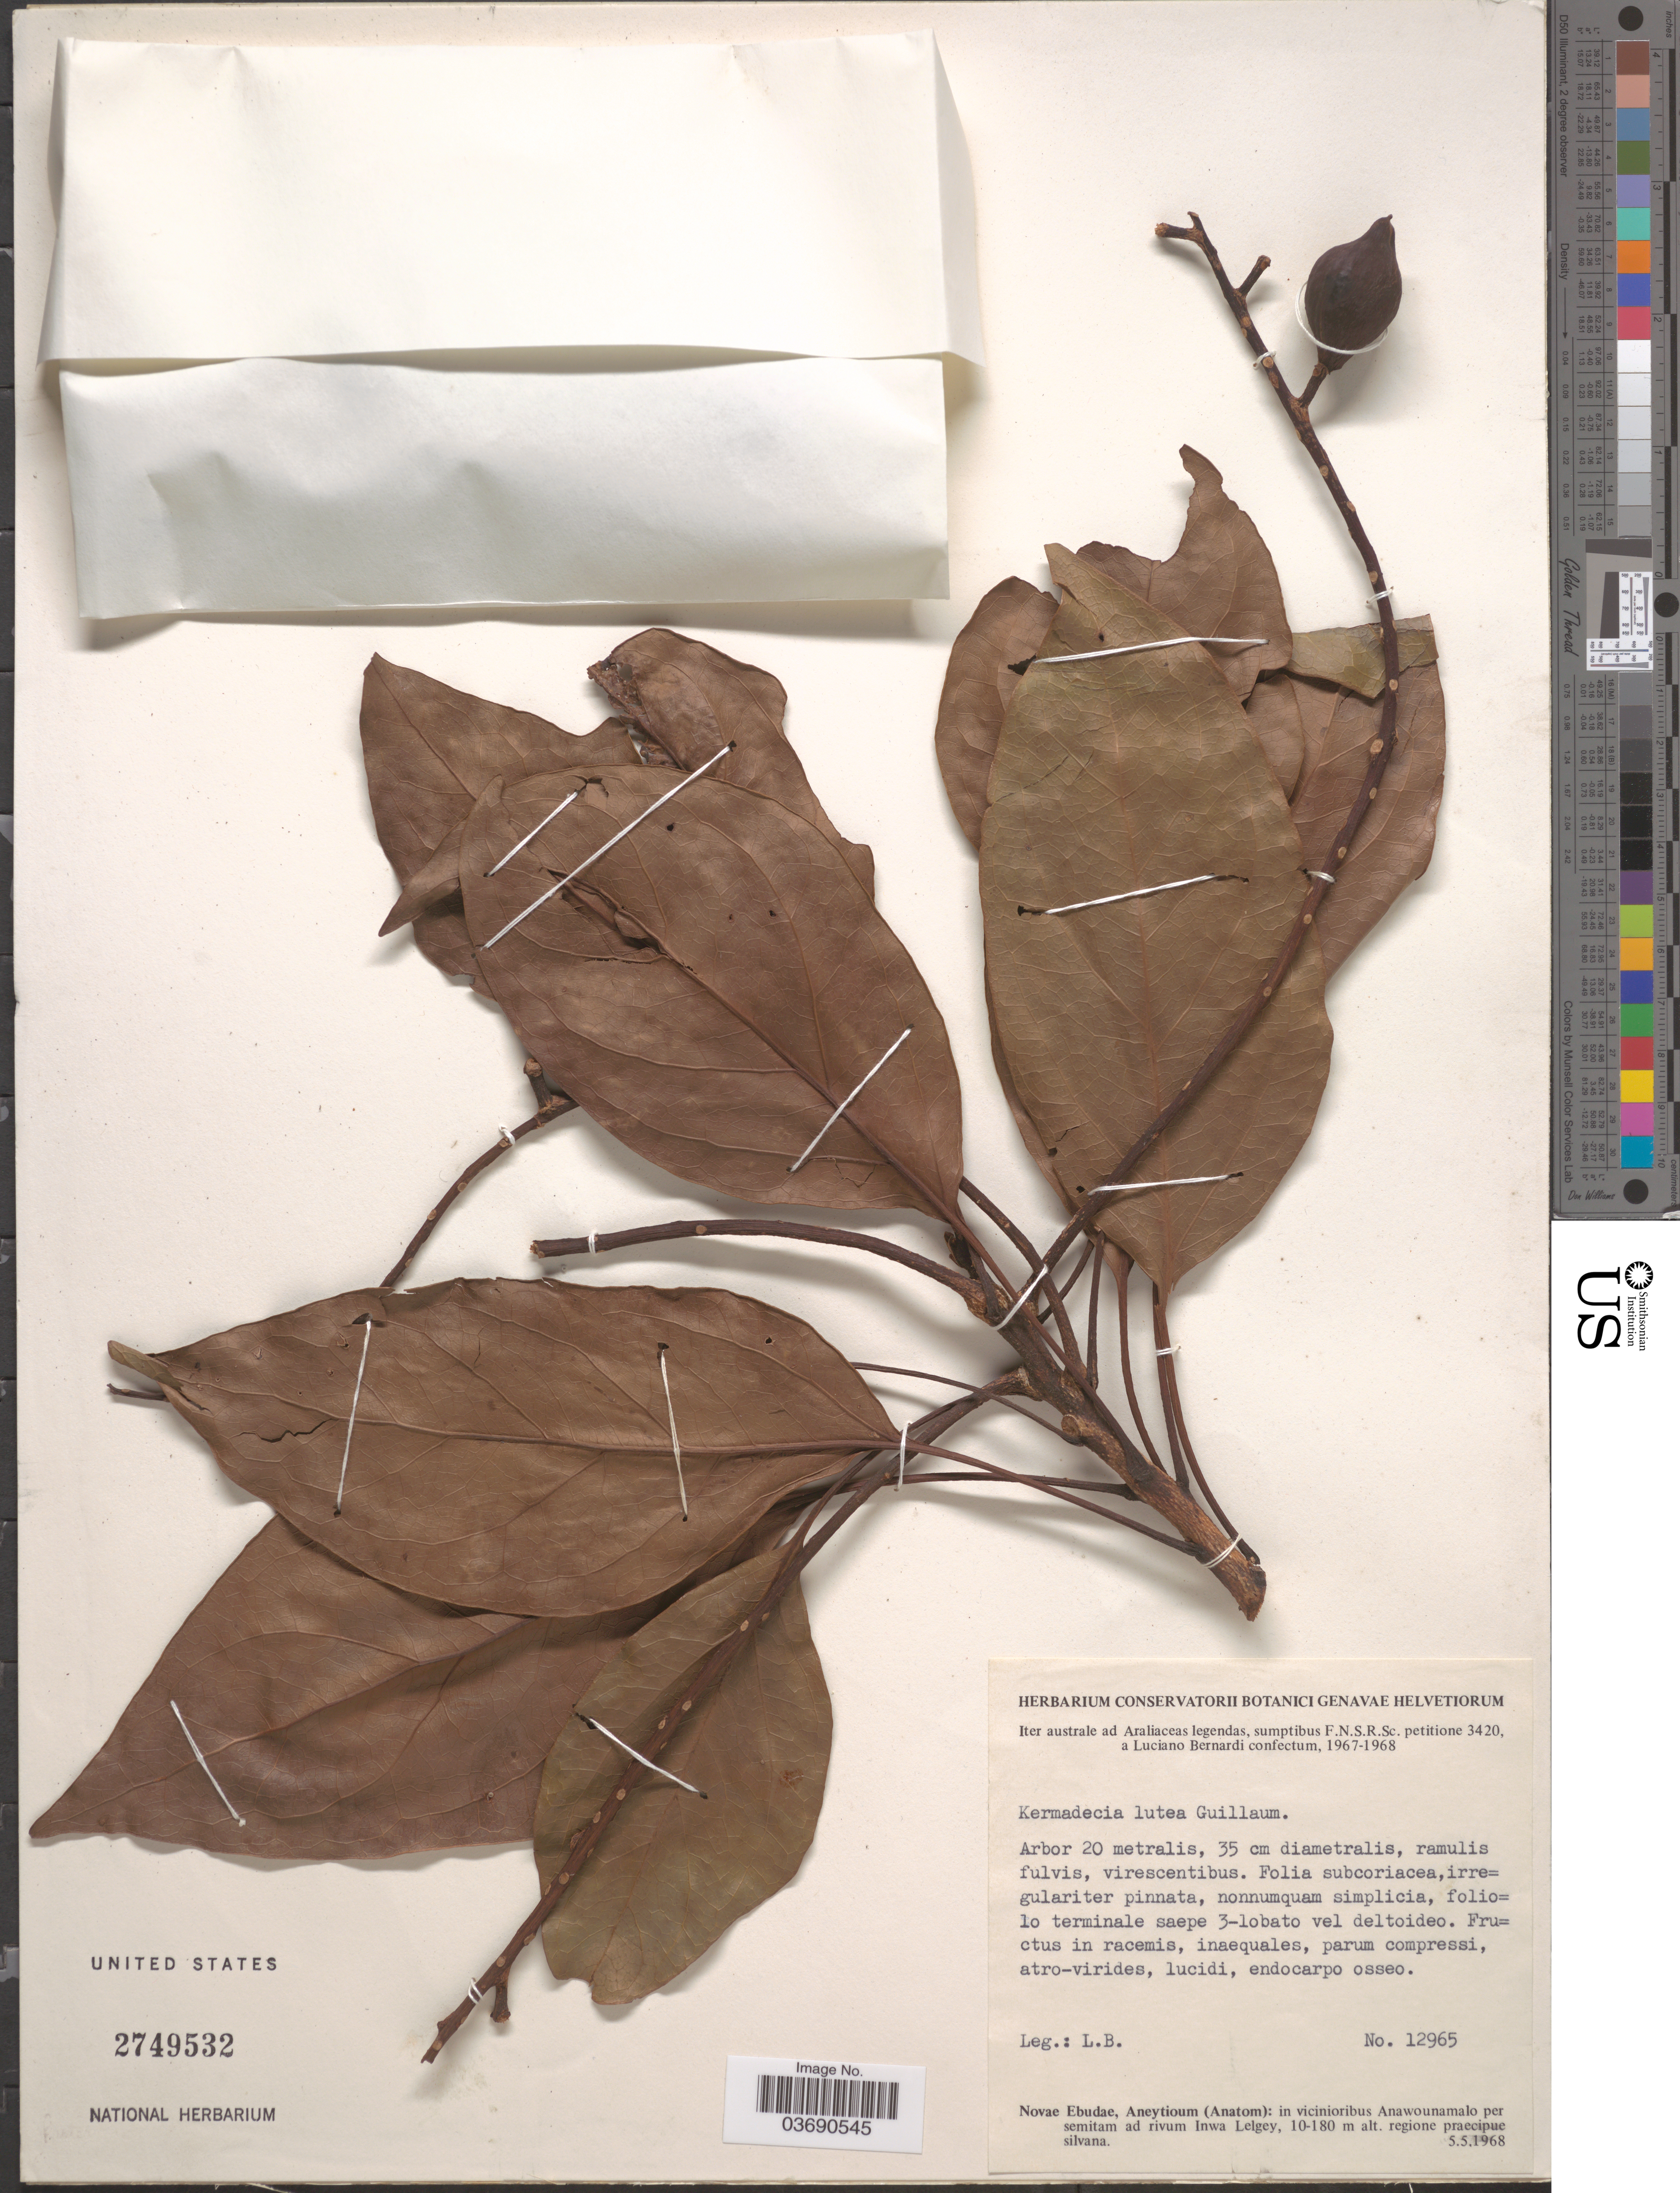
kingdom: Plantae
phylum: Tracheophyta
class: Magnoliopsida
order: Proteales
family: Proteaceae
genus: Turrillia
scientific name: Turrillia lutea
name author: (Guillaumin) A.C. Sm.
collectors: L. Bernardi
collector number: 12965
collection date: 1968-05-05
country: Vanuatu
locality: Novae Ebudae, Aneytioum (Anatom): in vicinioribus Anawounamalo per semitam ad rivum Inwa Lelgey.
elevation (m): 10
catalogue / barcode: US 2749532